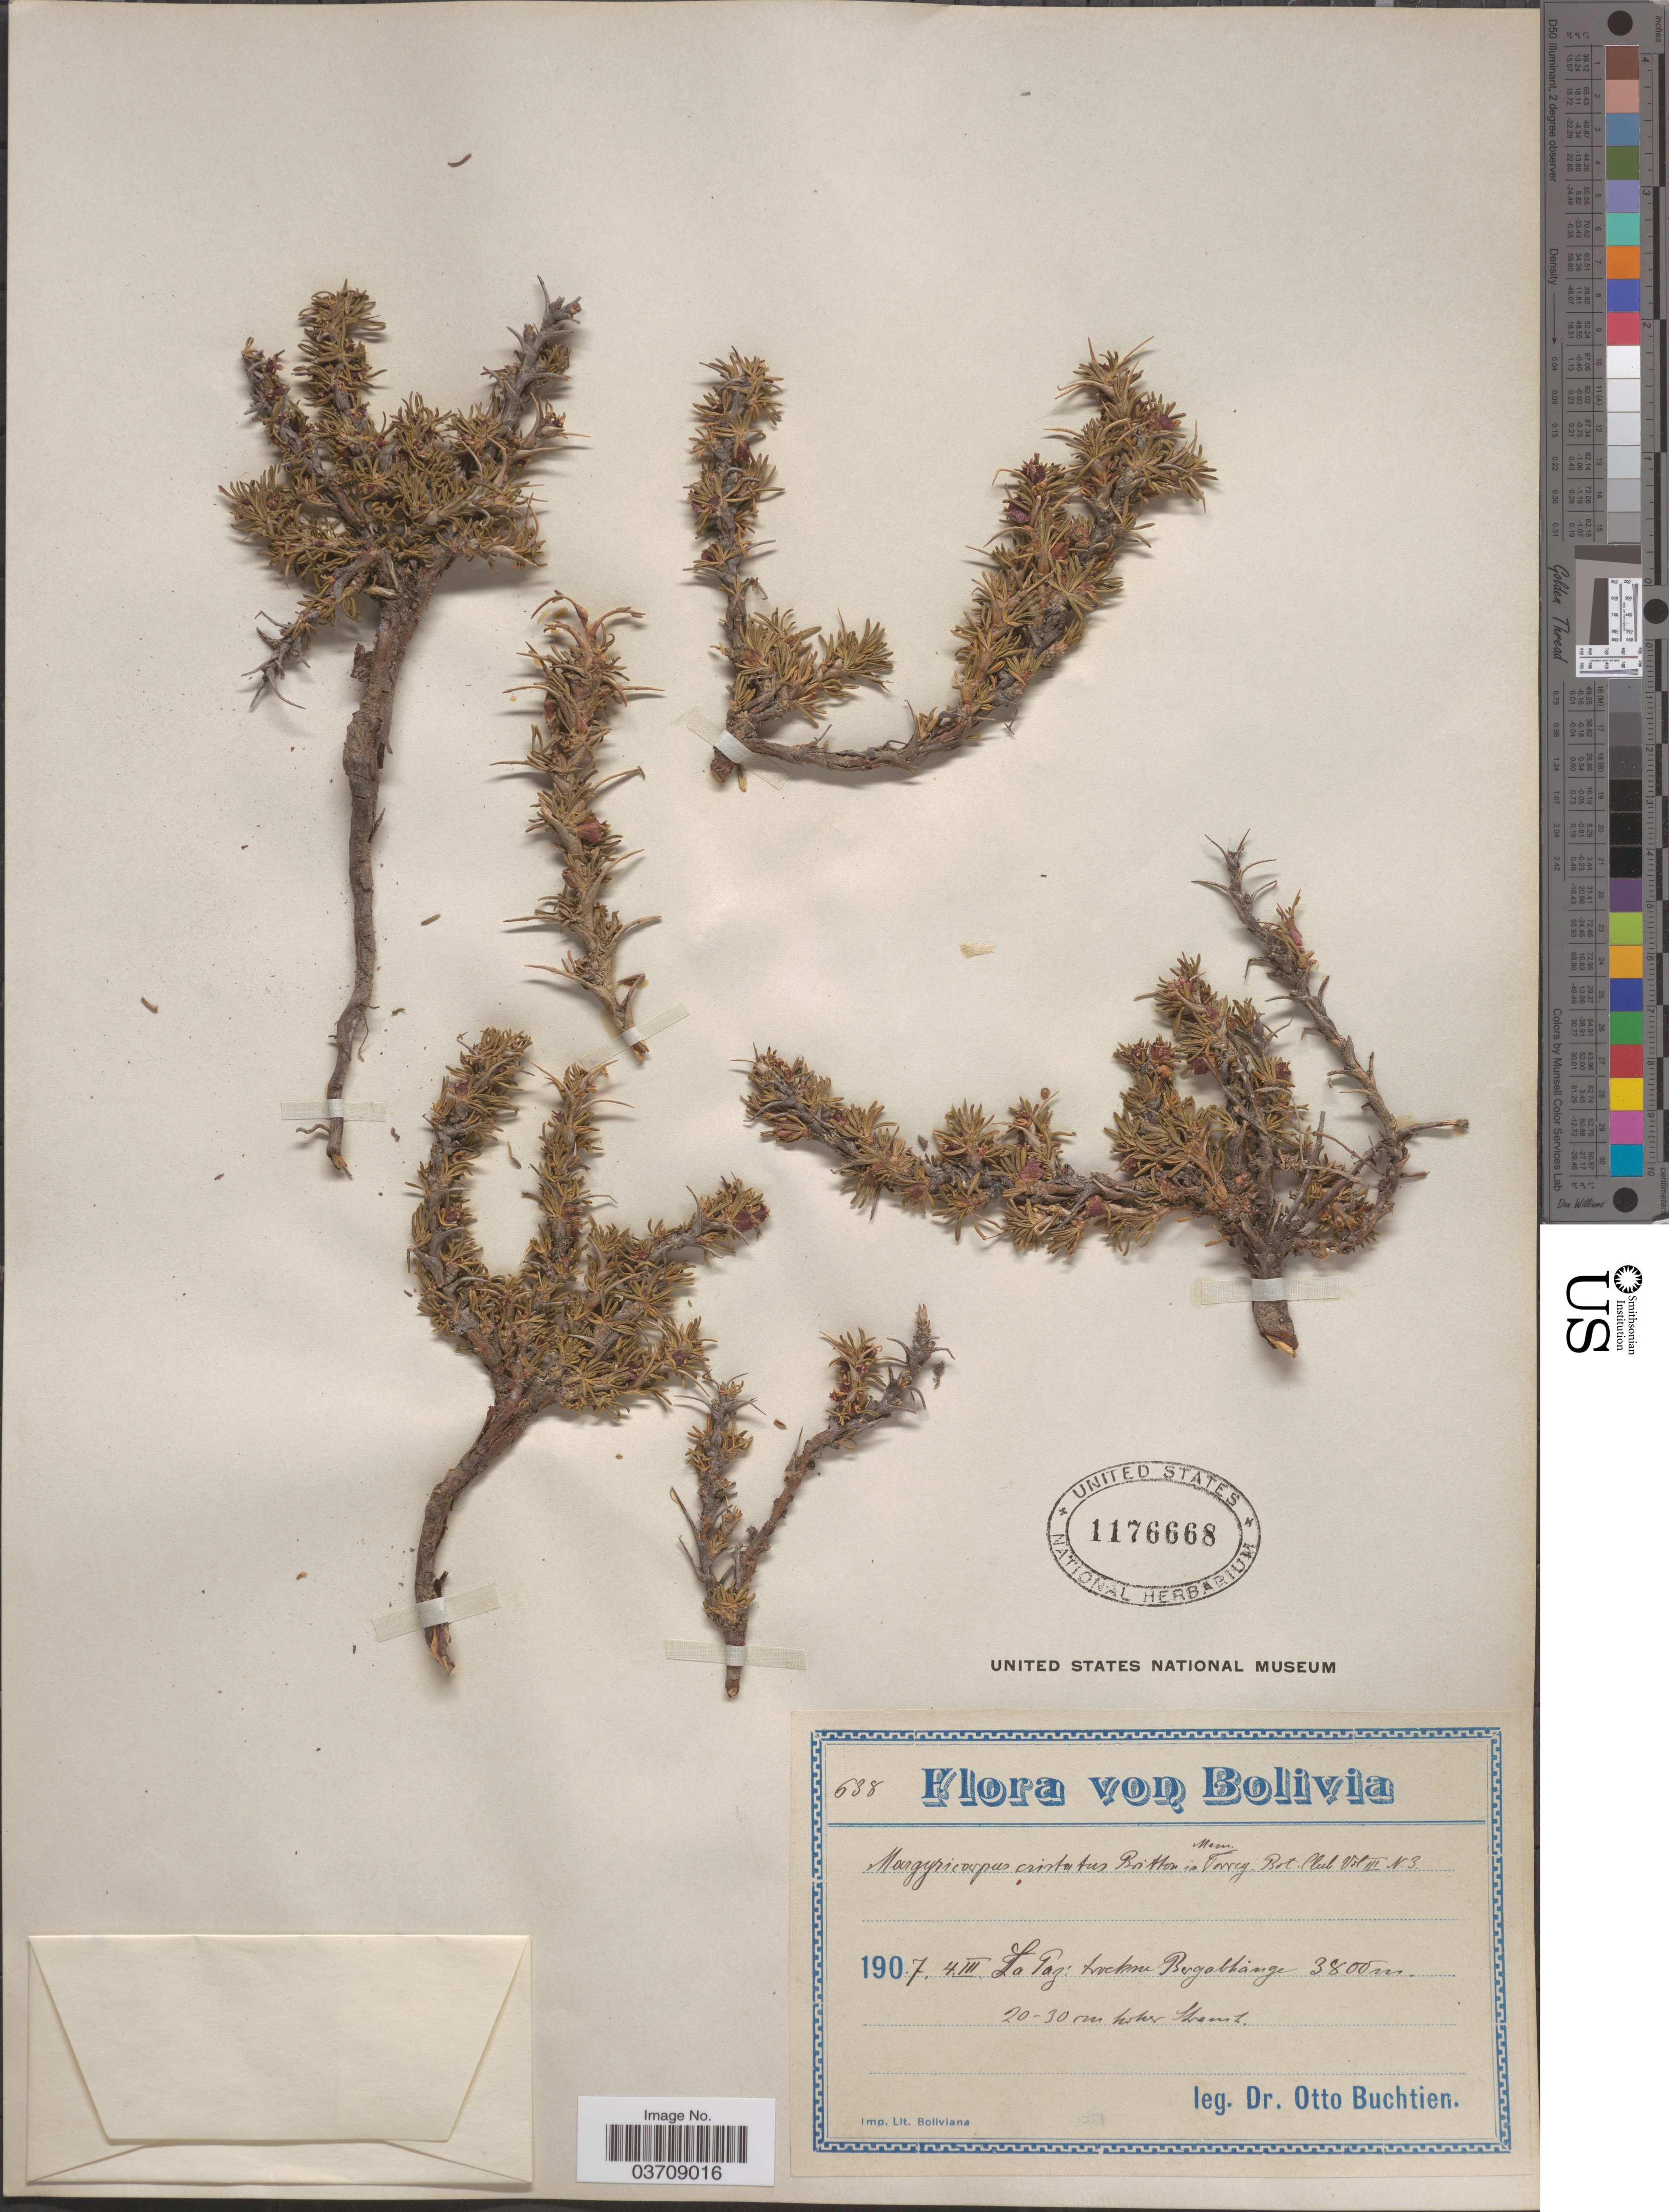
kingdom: Plantae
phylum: Tracheophyta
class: Magnoliopsida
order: Rosales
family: Rosaceae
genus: Tetraglochin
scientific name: Tetraglochin cristatum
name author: Rothm.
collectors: O. Buchtien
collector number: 638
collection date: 1907-03-04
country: Bolivia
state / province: La Paz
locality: Trockne Bergabhange.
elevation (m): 3800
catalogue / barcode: US 1176668